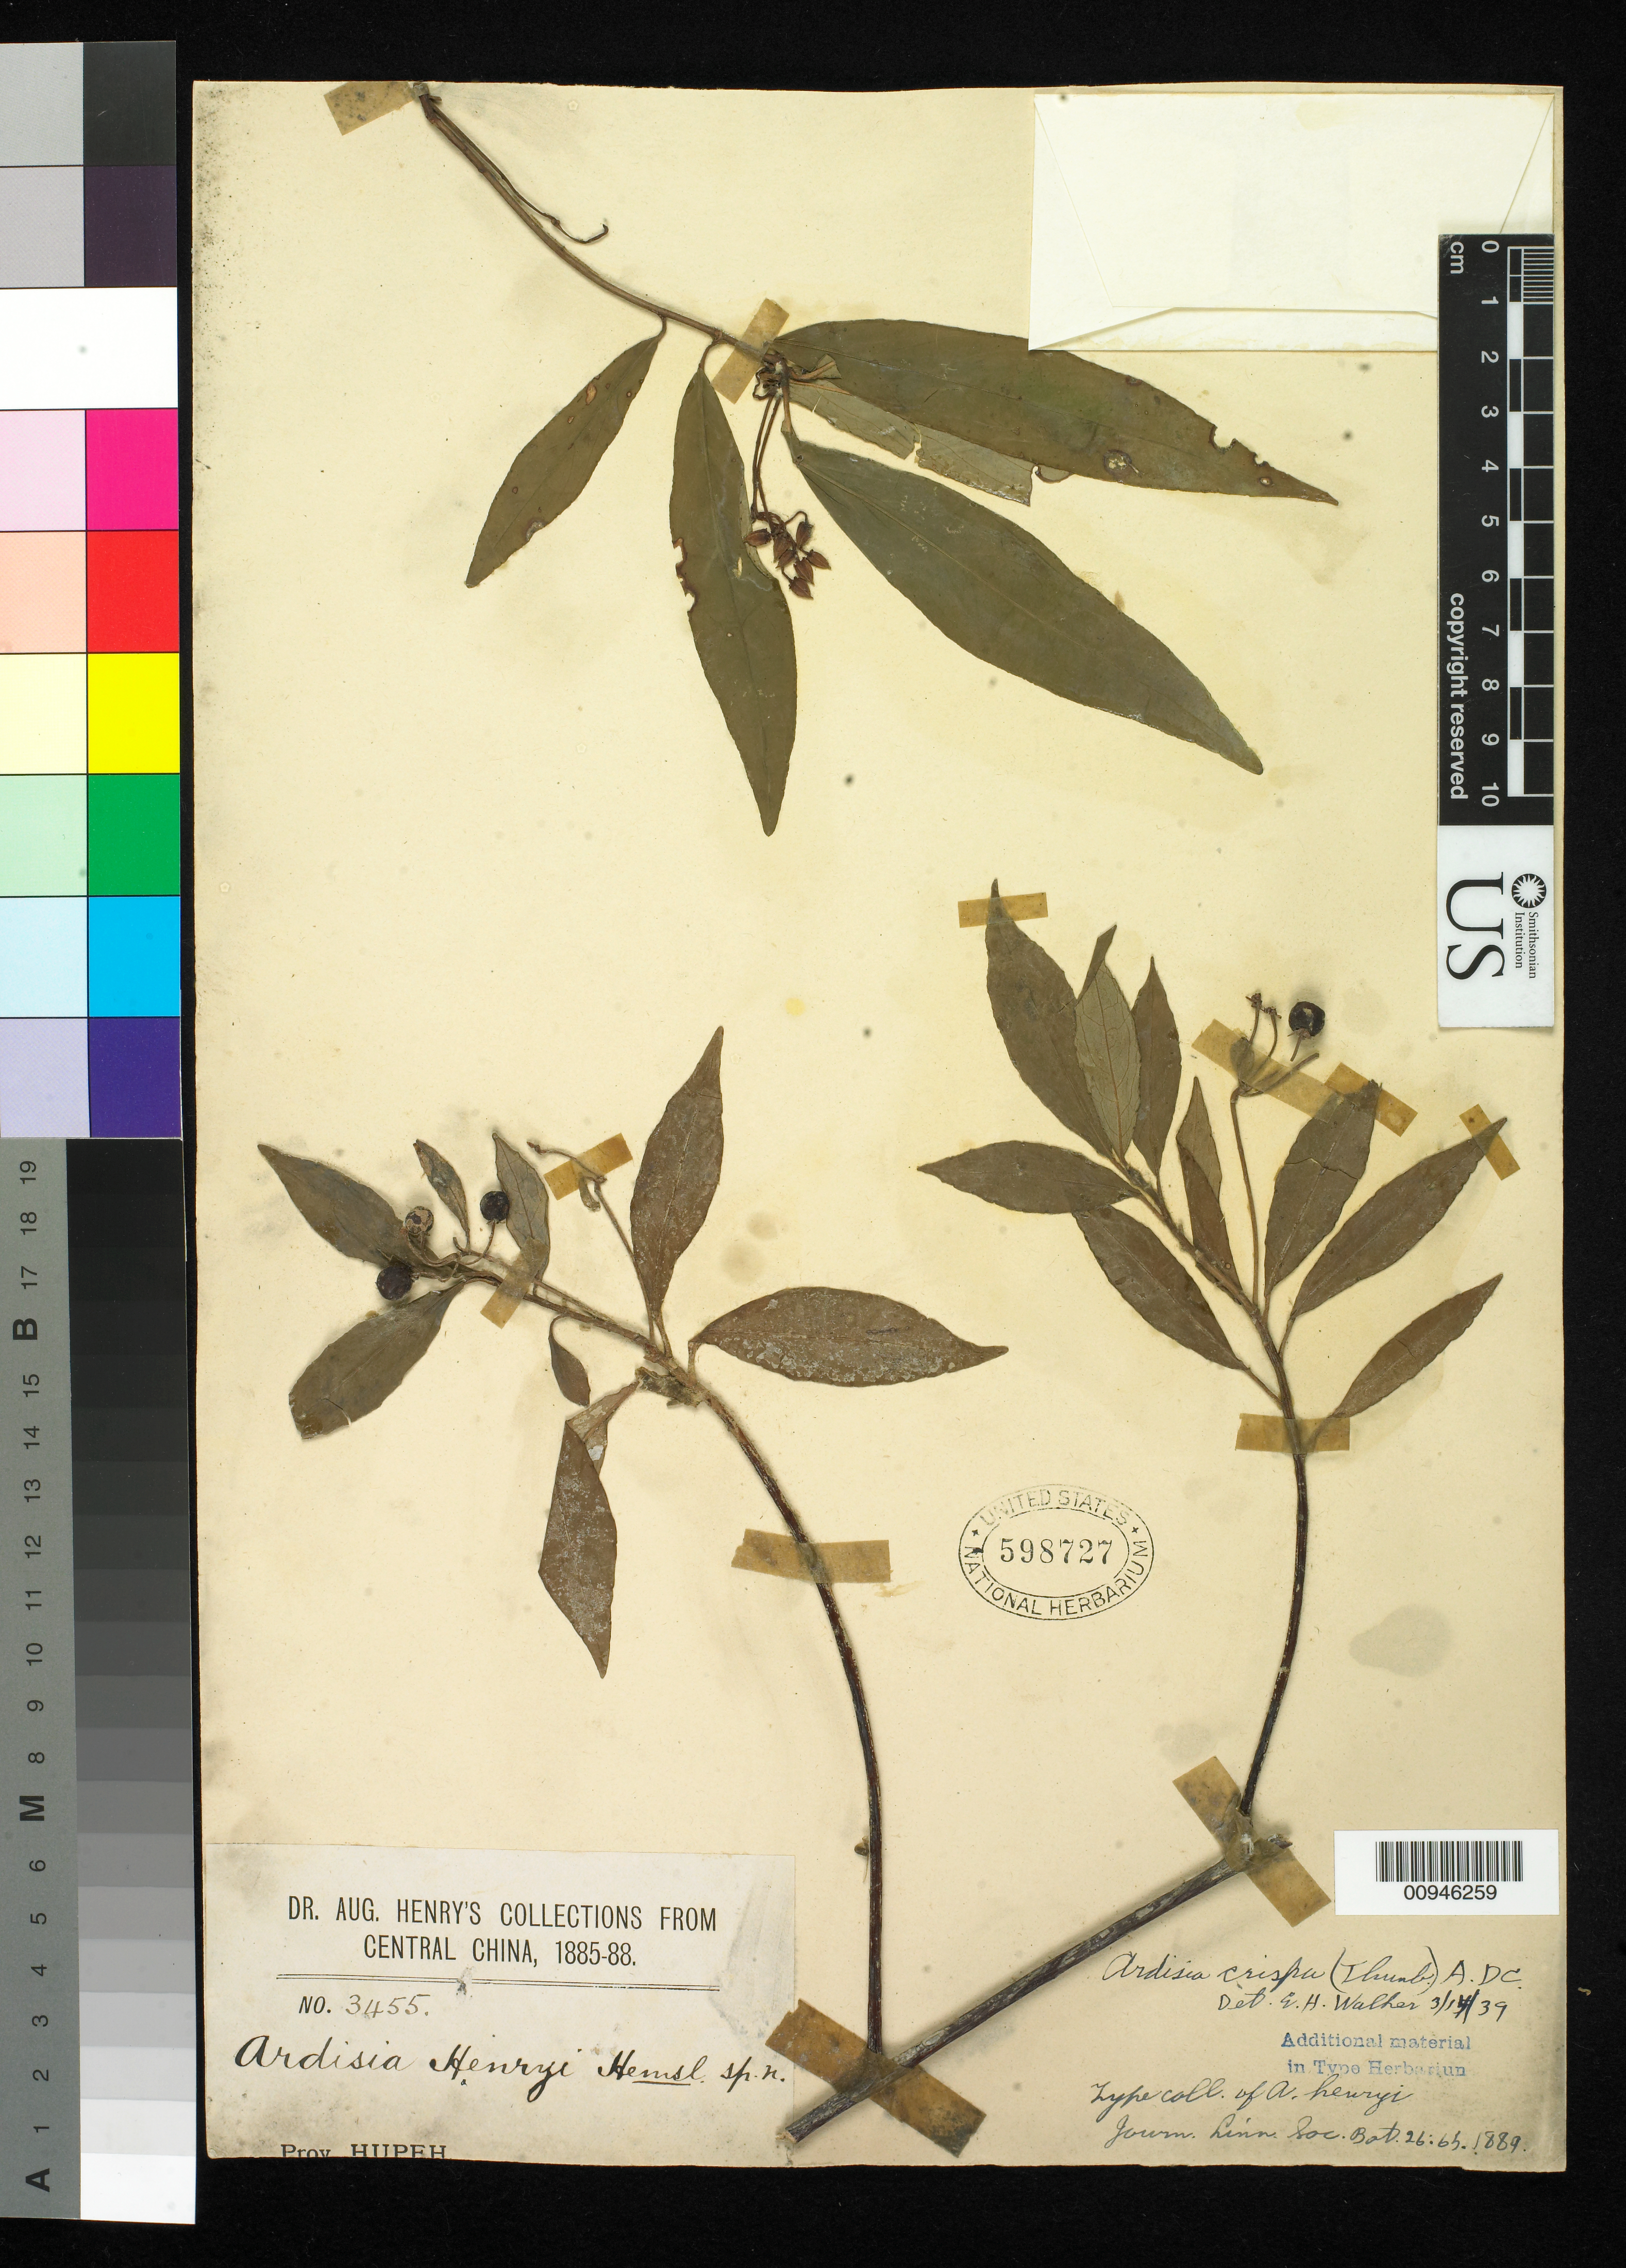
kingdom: Plantae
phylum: Tracheophyta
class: Magnoliopsida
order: Ericales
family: Primulaceae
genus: Ardisia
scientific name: Ardisia henryi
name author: Hemsl.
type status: Syntype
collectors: A. Henry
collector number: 3455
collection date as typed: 1885 to -- --- 1888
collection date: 1885/1888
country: China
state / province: Hubei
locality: Prov. Hupeh.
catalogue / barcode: US 598727